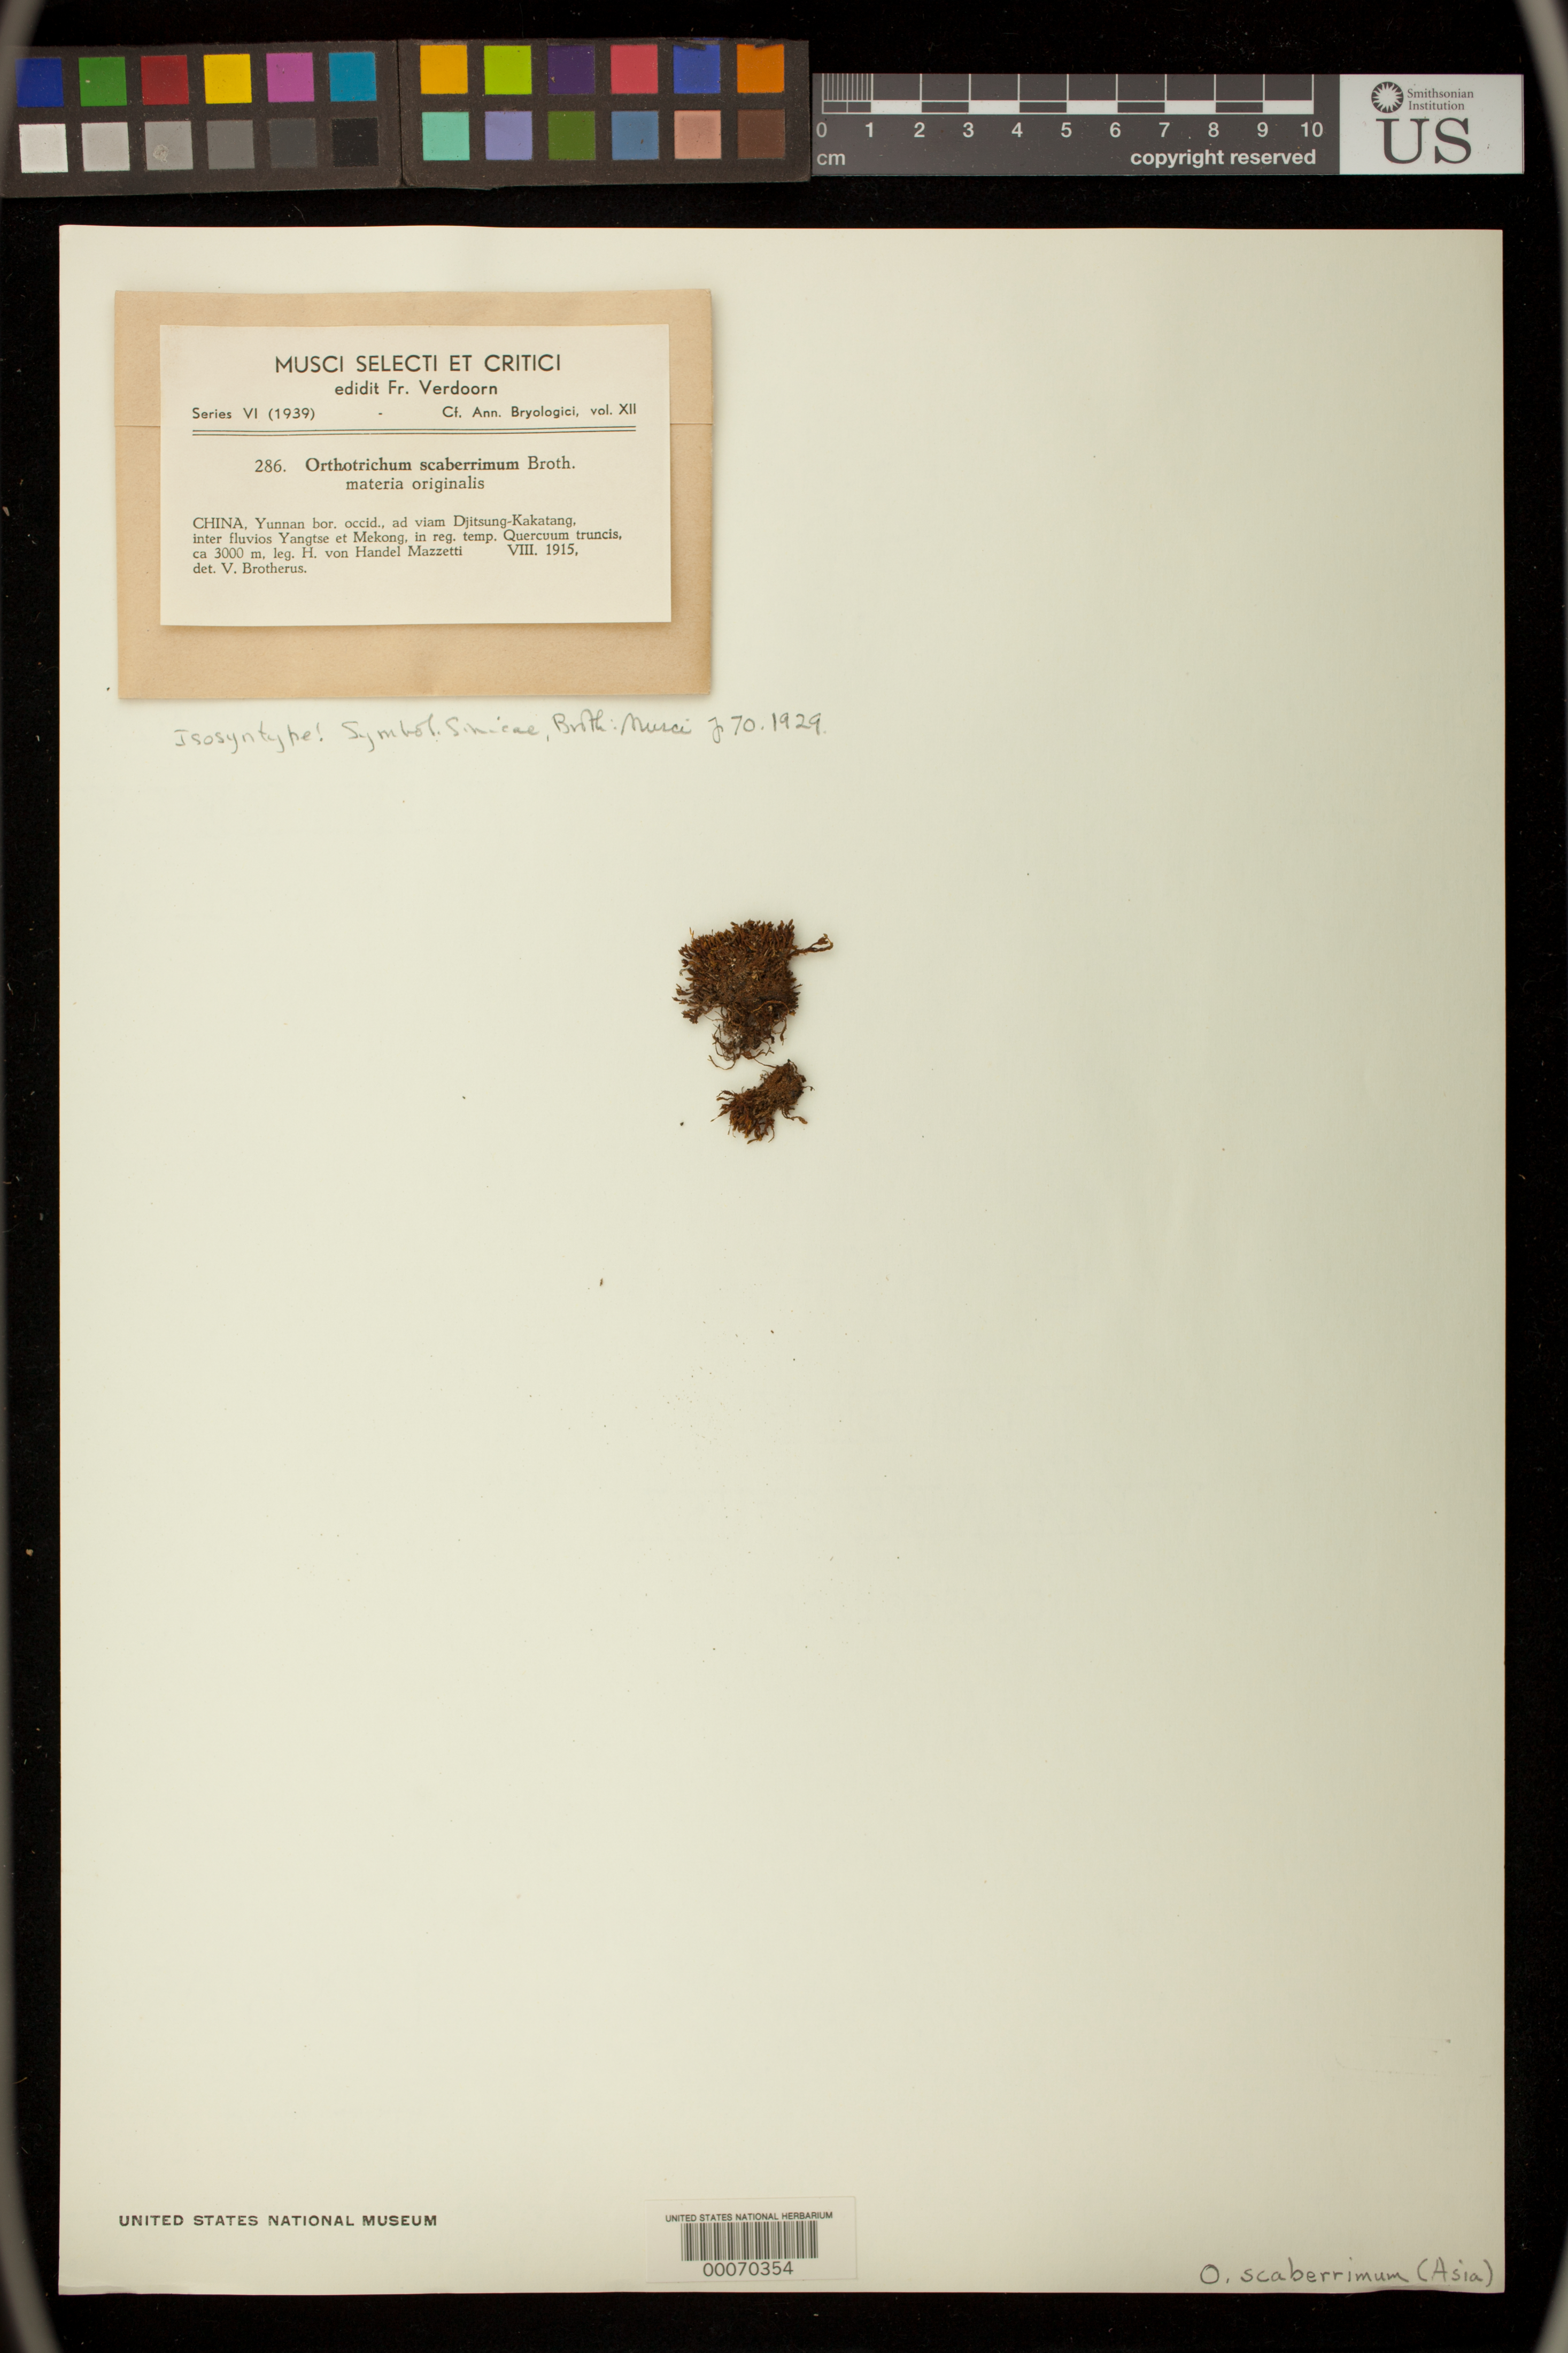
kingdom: Plantae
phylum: Bryophyta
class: Bryopsida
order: Orthotrichales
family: Orthotrichaceae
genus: Orthotrichum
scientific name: Orthotrichum scaberrimum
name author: Broth.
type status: Isosyntype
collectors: H. Handel-Mazzetti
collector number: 286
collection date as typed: Aug 1915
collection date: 1915-08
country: China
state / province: Yunnan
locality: Djitsung-Kakatang, Yangtse et Mekong.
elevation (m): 3000